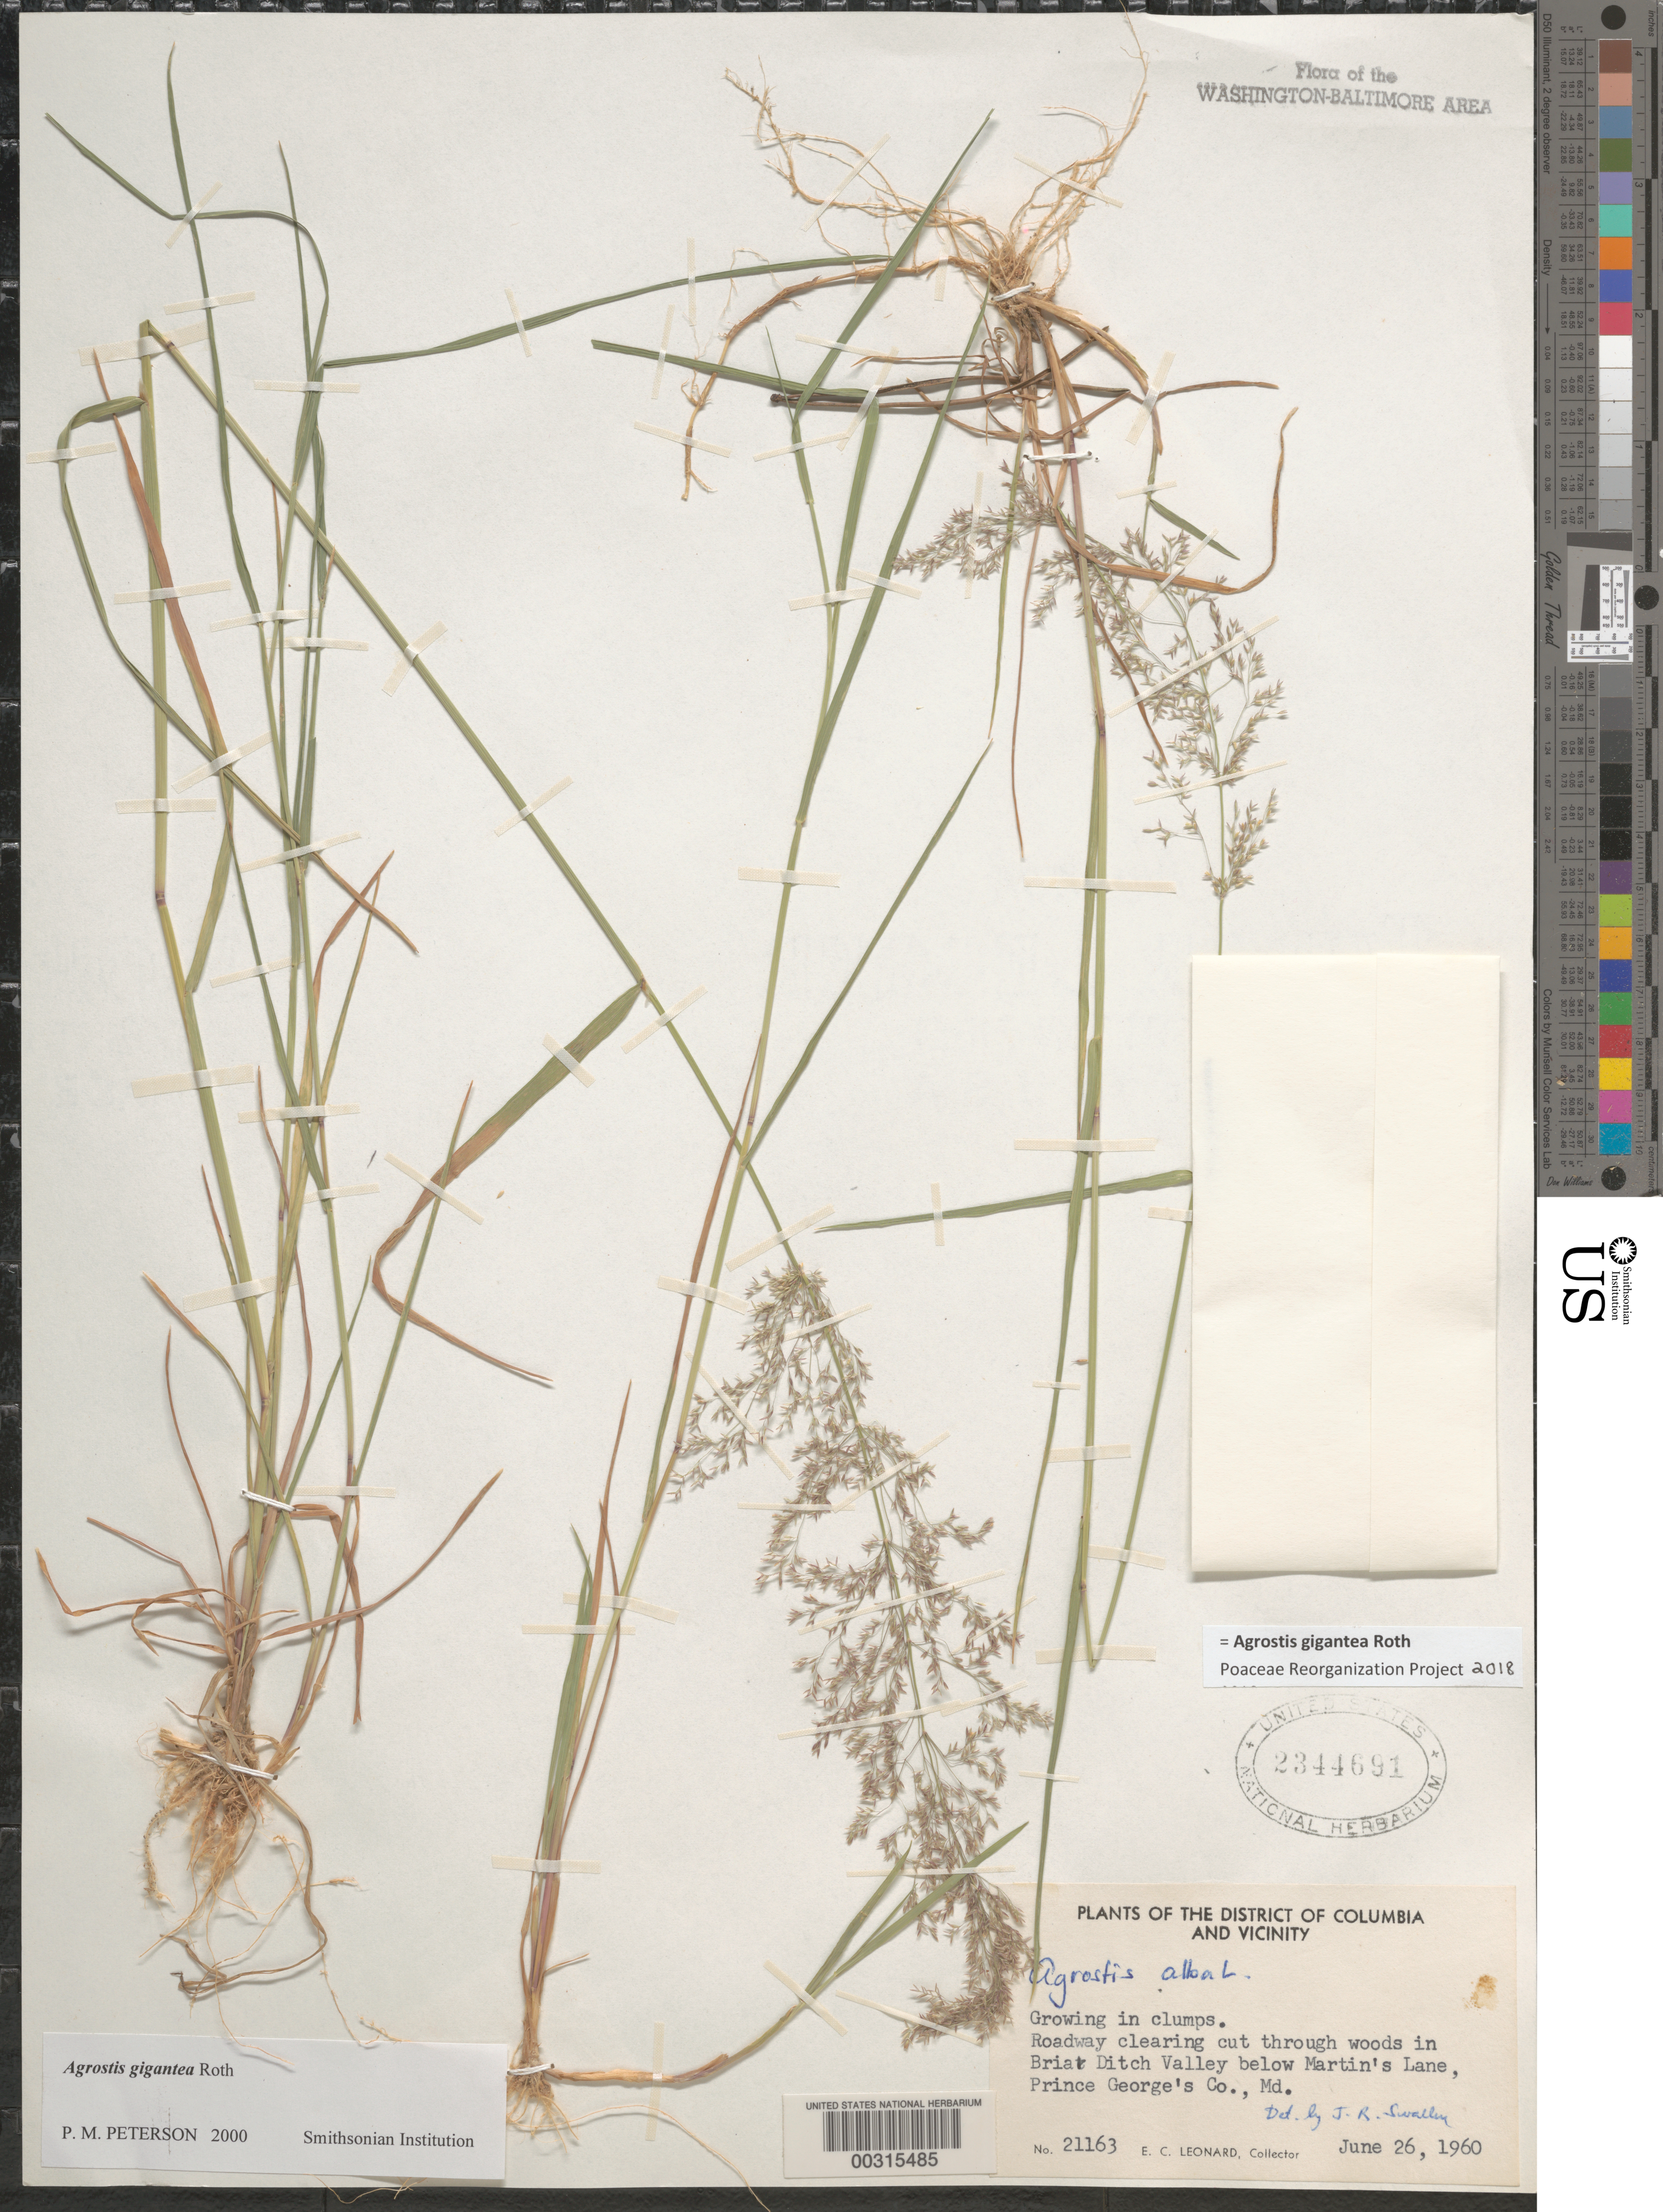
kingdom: Plantae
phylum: Tracheophyta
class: Liliopsida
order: Poales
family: Poaceae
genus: Agrostis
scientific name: Agrostis gigantea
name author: Roth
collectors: E. C. Leonard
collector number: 21163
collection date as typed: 26 Jun 1960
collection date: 1960-06-26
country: United States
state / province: Maryland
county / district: Prince George's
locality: Briar Ditch Valley below Martins Lane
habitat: Roadway clearing cut through woods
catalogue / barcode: US 2344691